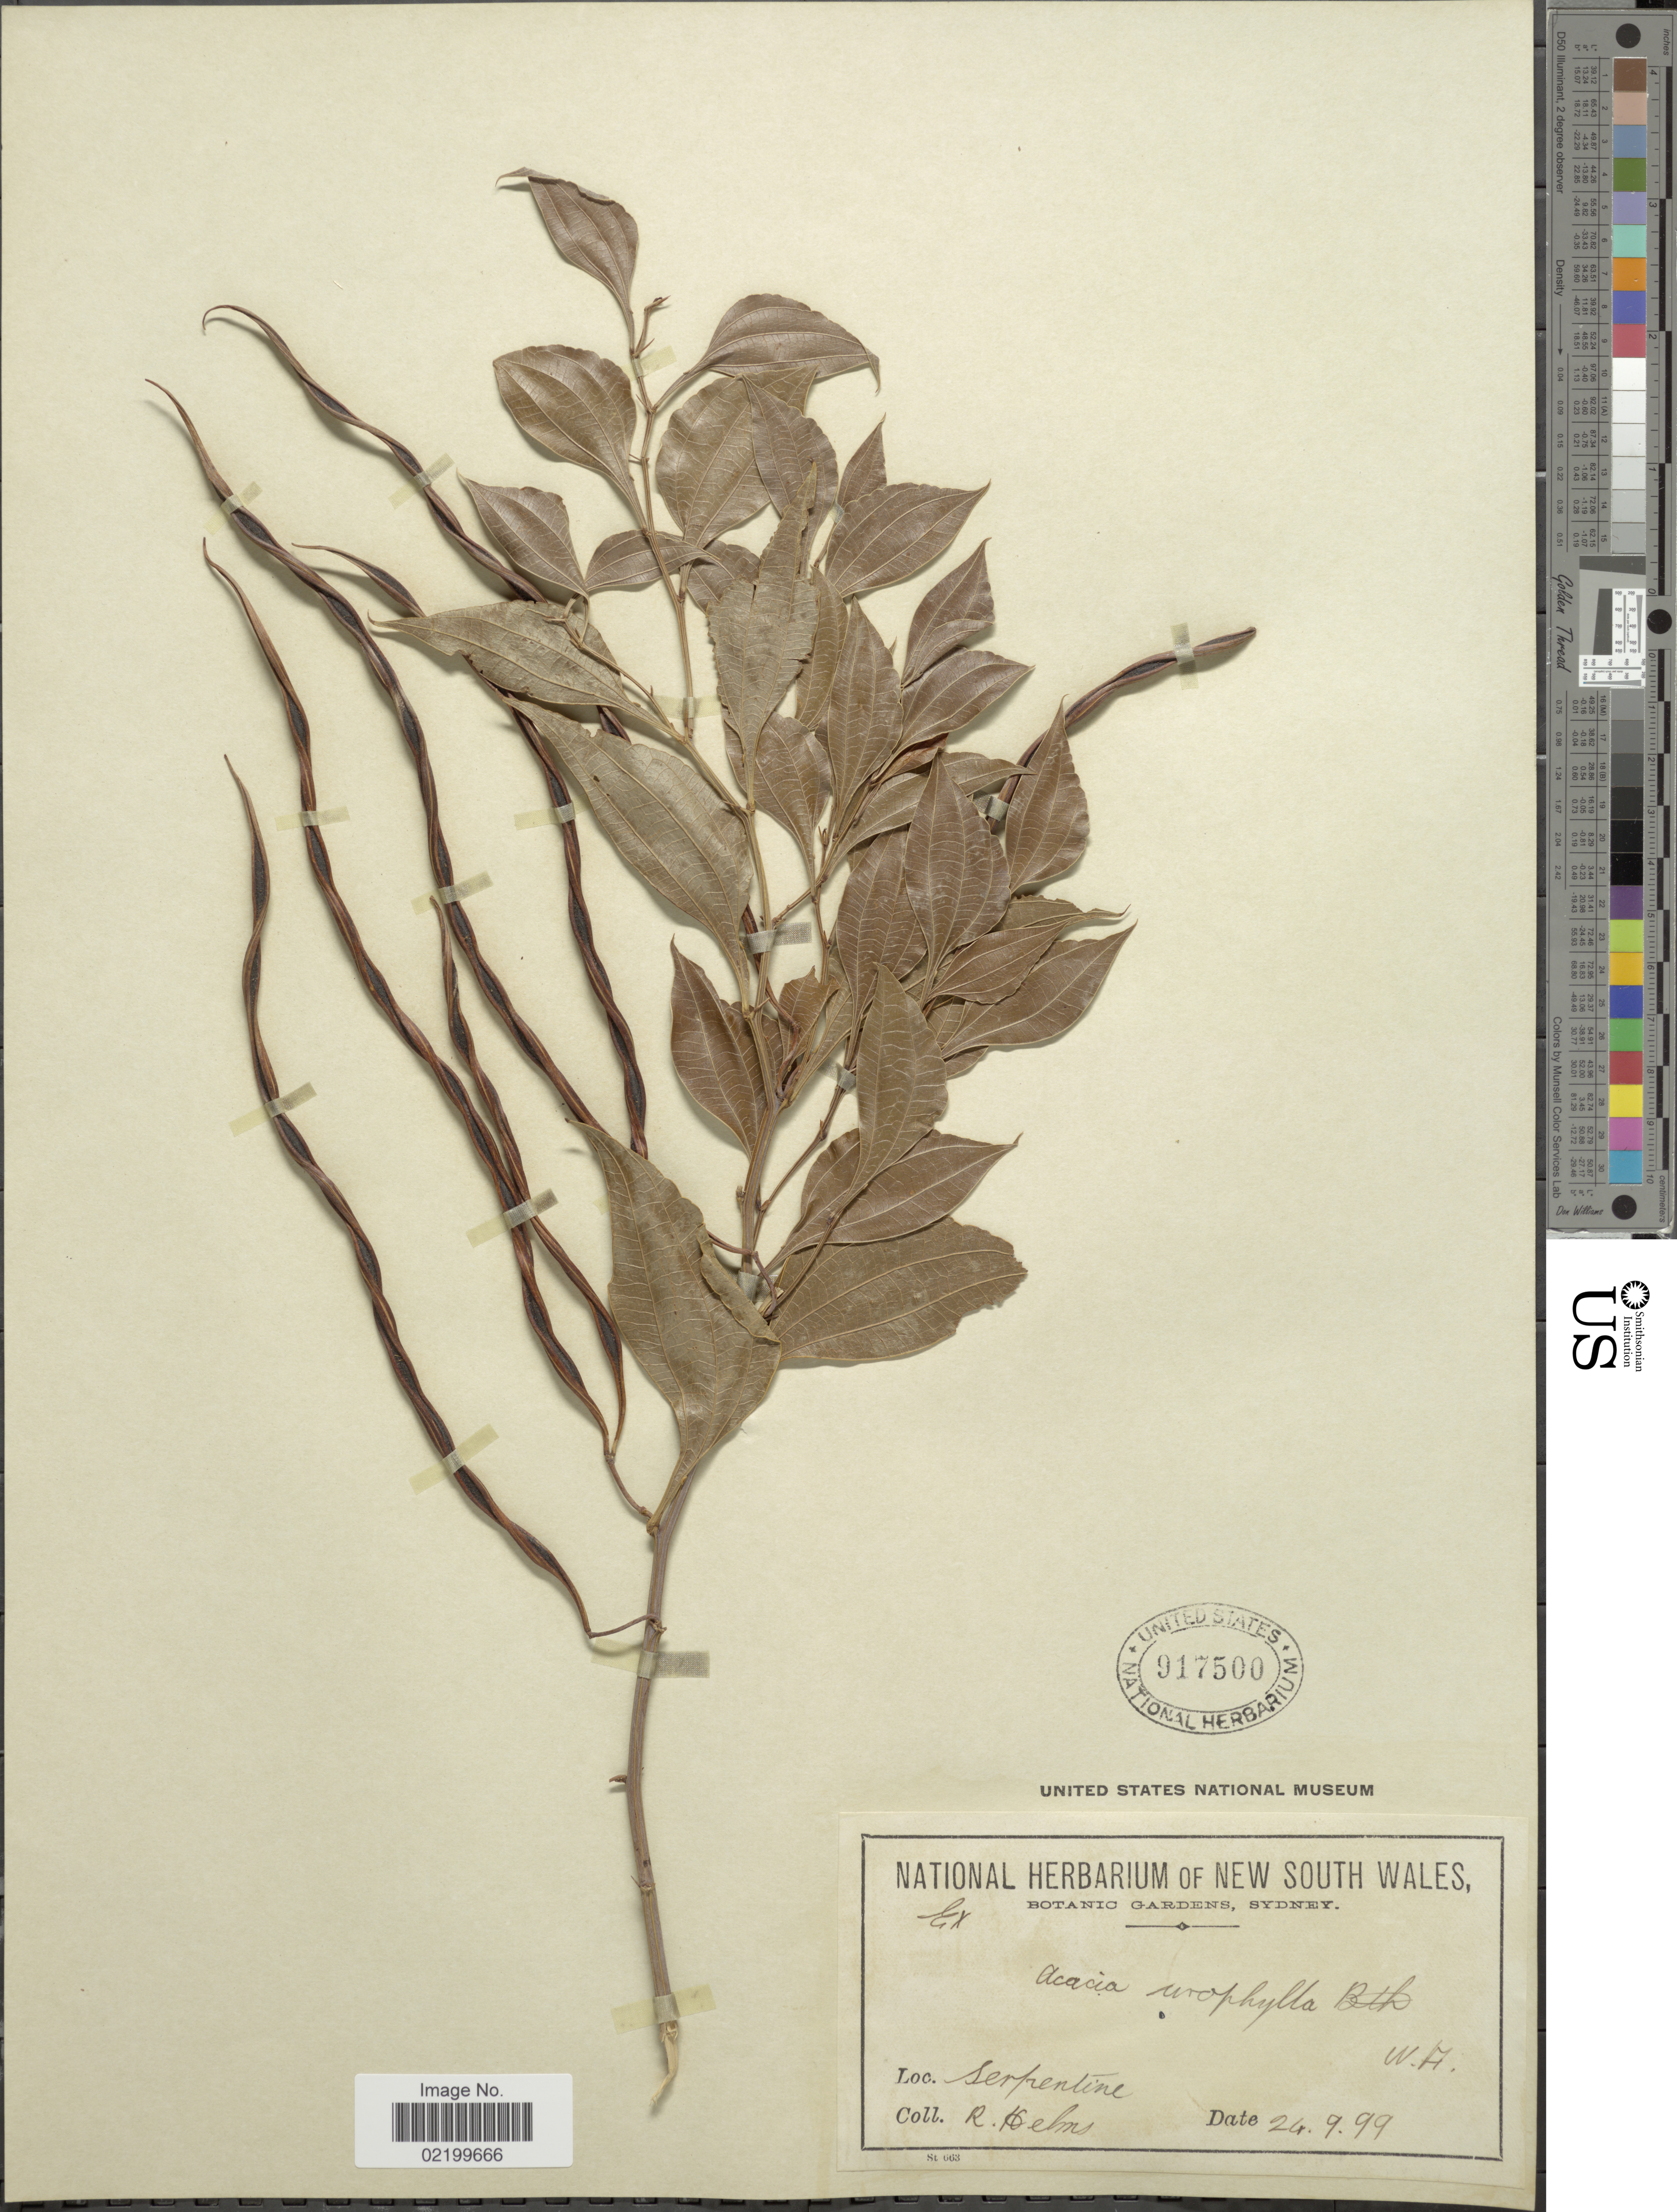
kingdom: Plantae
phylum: Tracheophyta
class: Magnoliopsida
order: Fabales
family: Fabaceae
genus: Acacia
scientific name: Acacia urophylla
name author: Benth.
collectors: R. Helm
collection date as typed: Transcribed d/m/y: 24/9/99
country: Australia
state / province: Western Australia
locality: Serpentine. W.A.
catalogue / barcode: US 917500